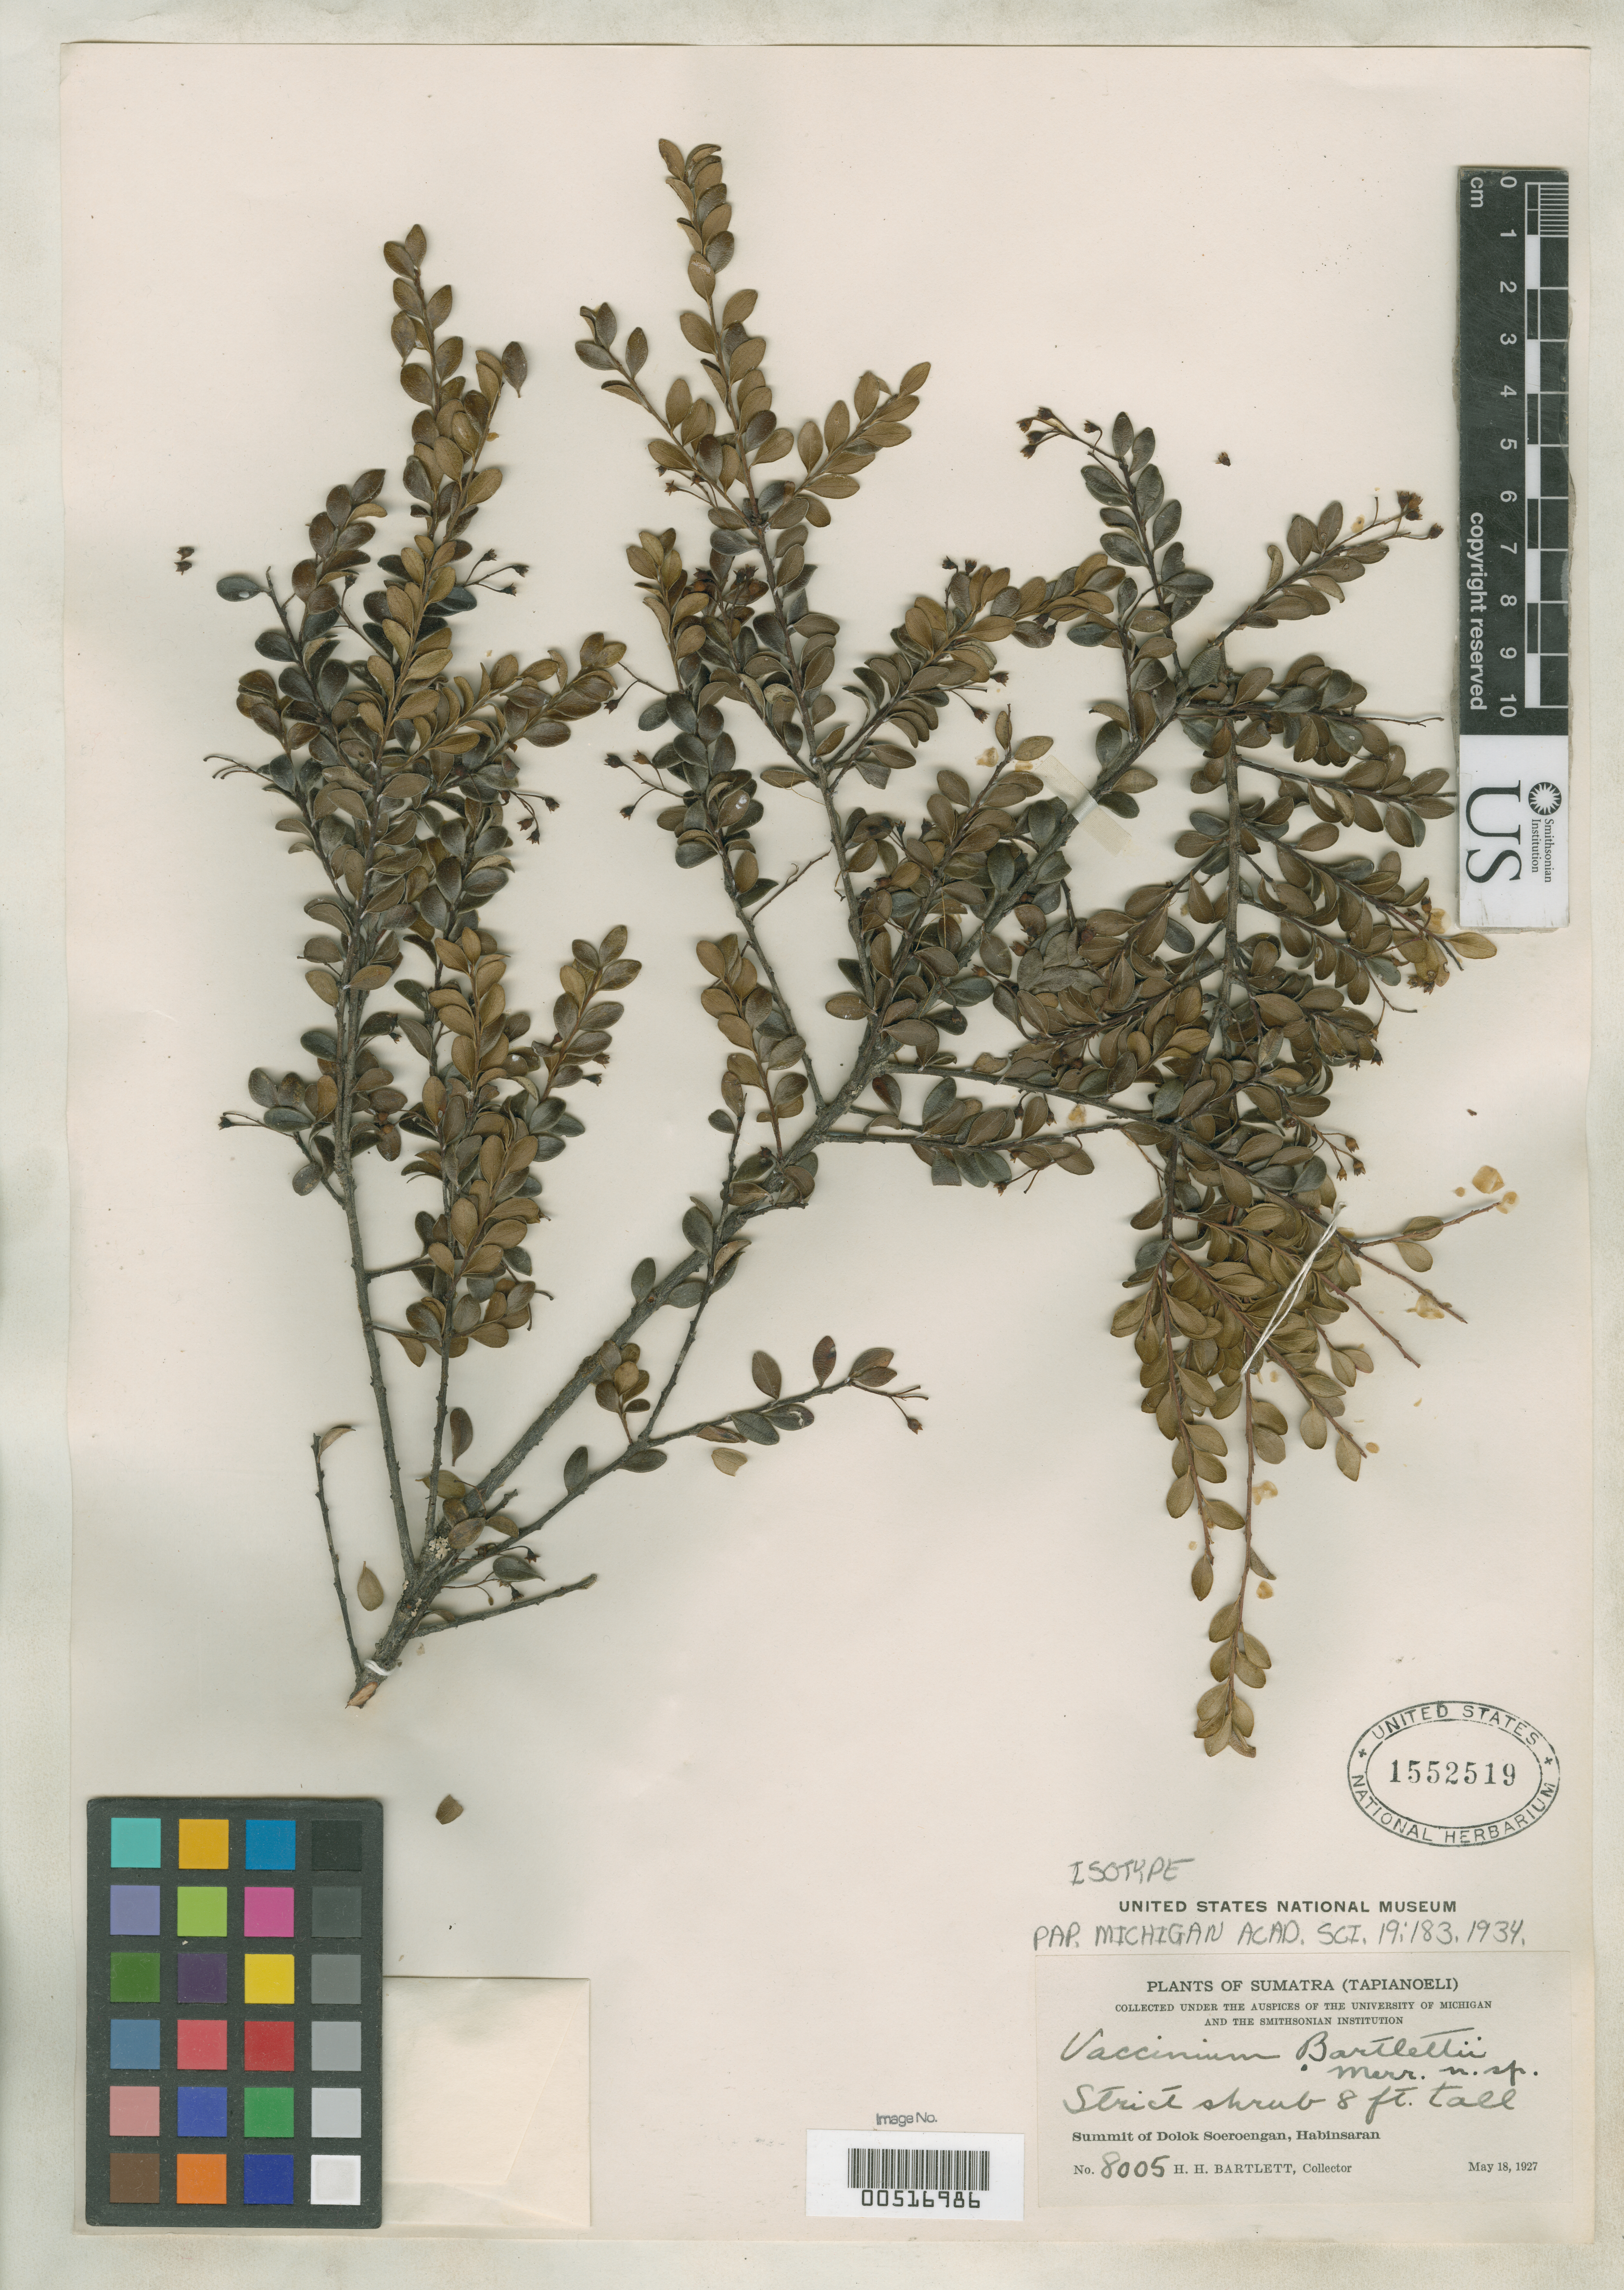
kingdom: Plantae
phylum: Tracheophyta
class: Magnoliopsida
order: Ericales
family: Ericaceae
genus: Vaccinium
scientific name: Vaccinium bartlettii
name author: Merr.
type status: Isotype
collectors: H. H. Bartlett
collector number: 8005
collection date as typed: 18 May 1927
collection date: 1927-05-18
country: Indonesia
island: Sumatra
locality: Tapianoeli, summit of Doloksoeroengan, Habinsaran.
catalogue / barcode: US 1552519